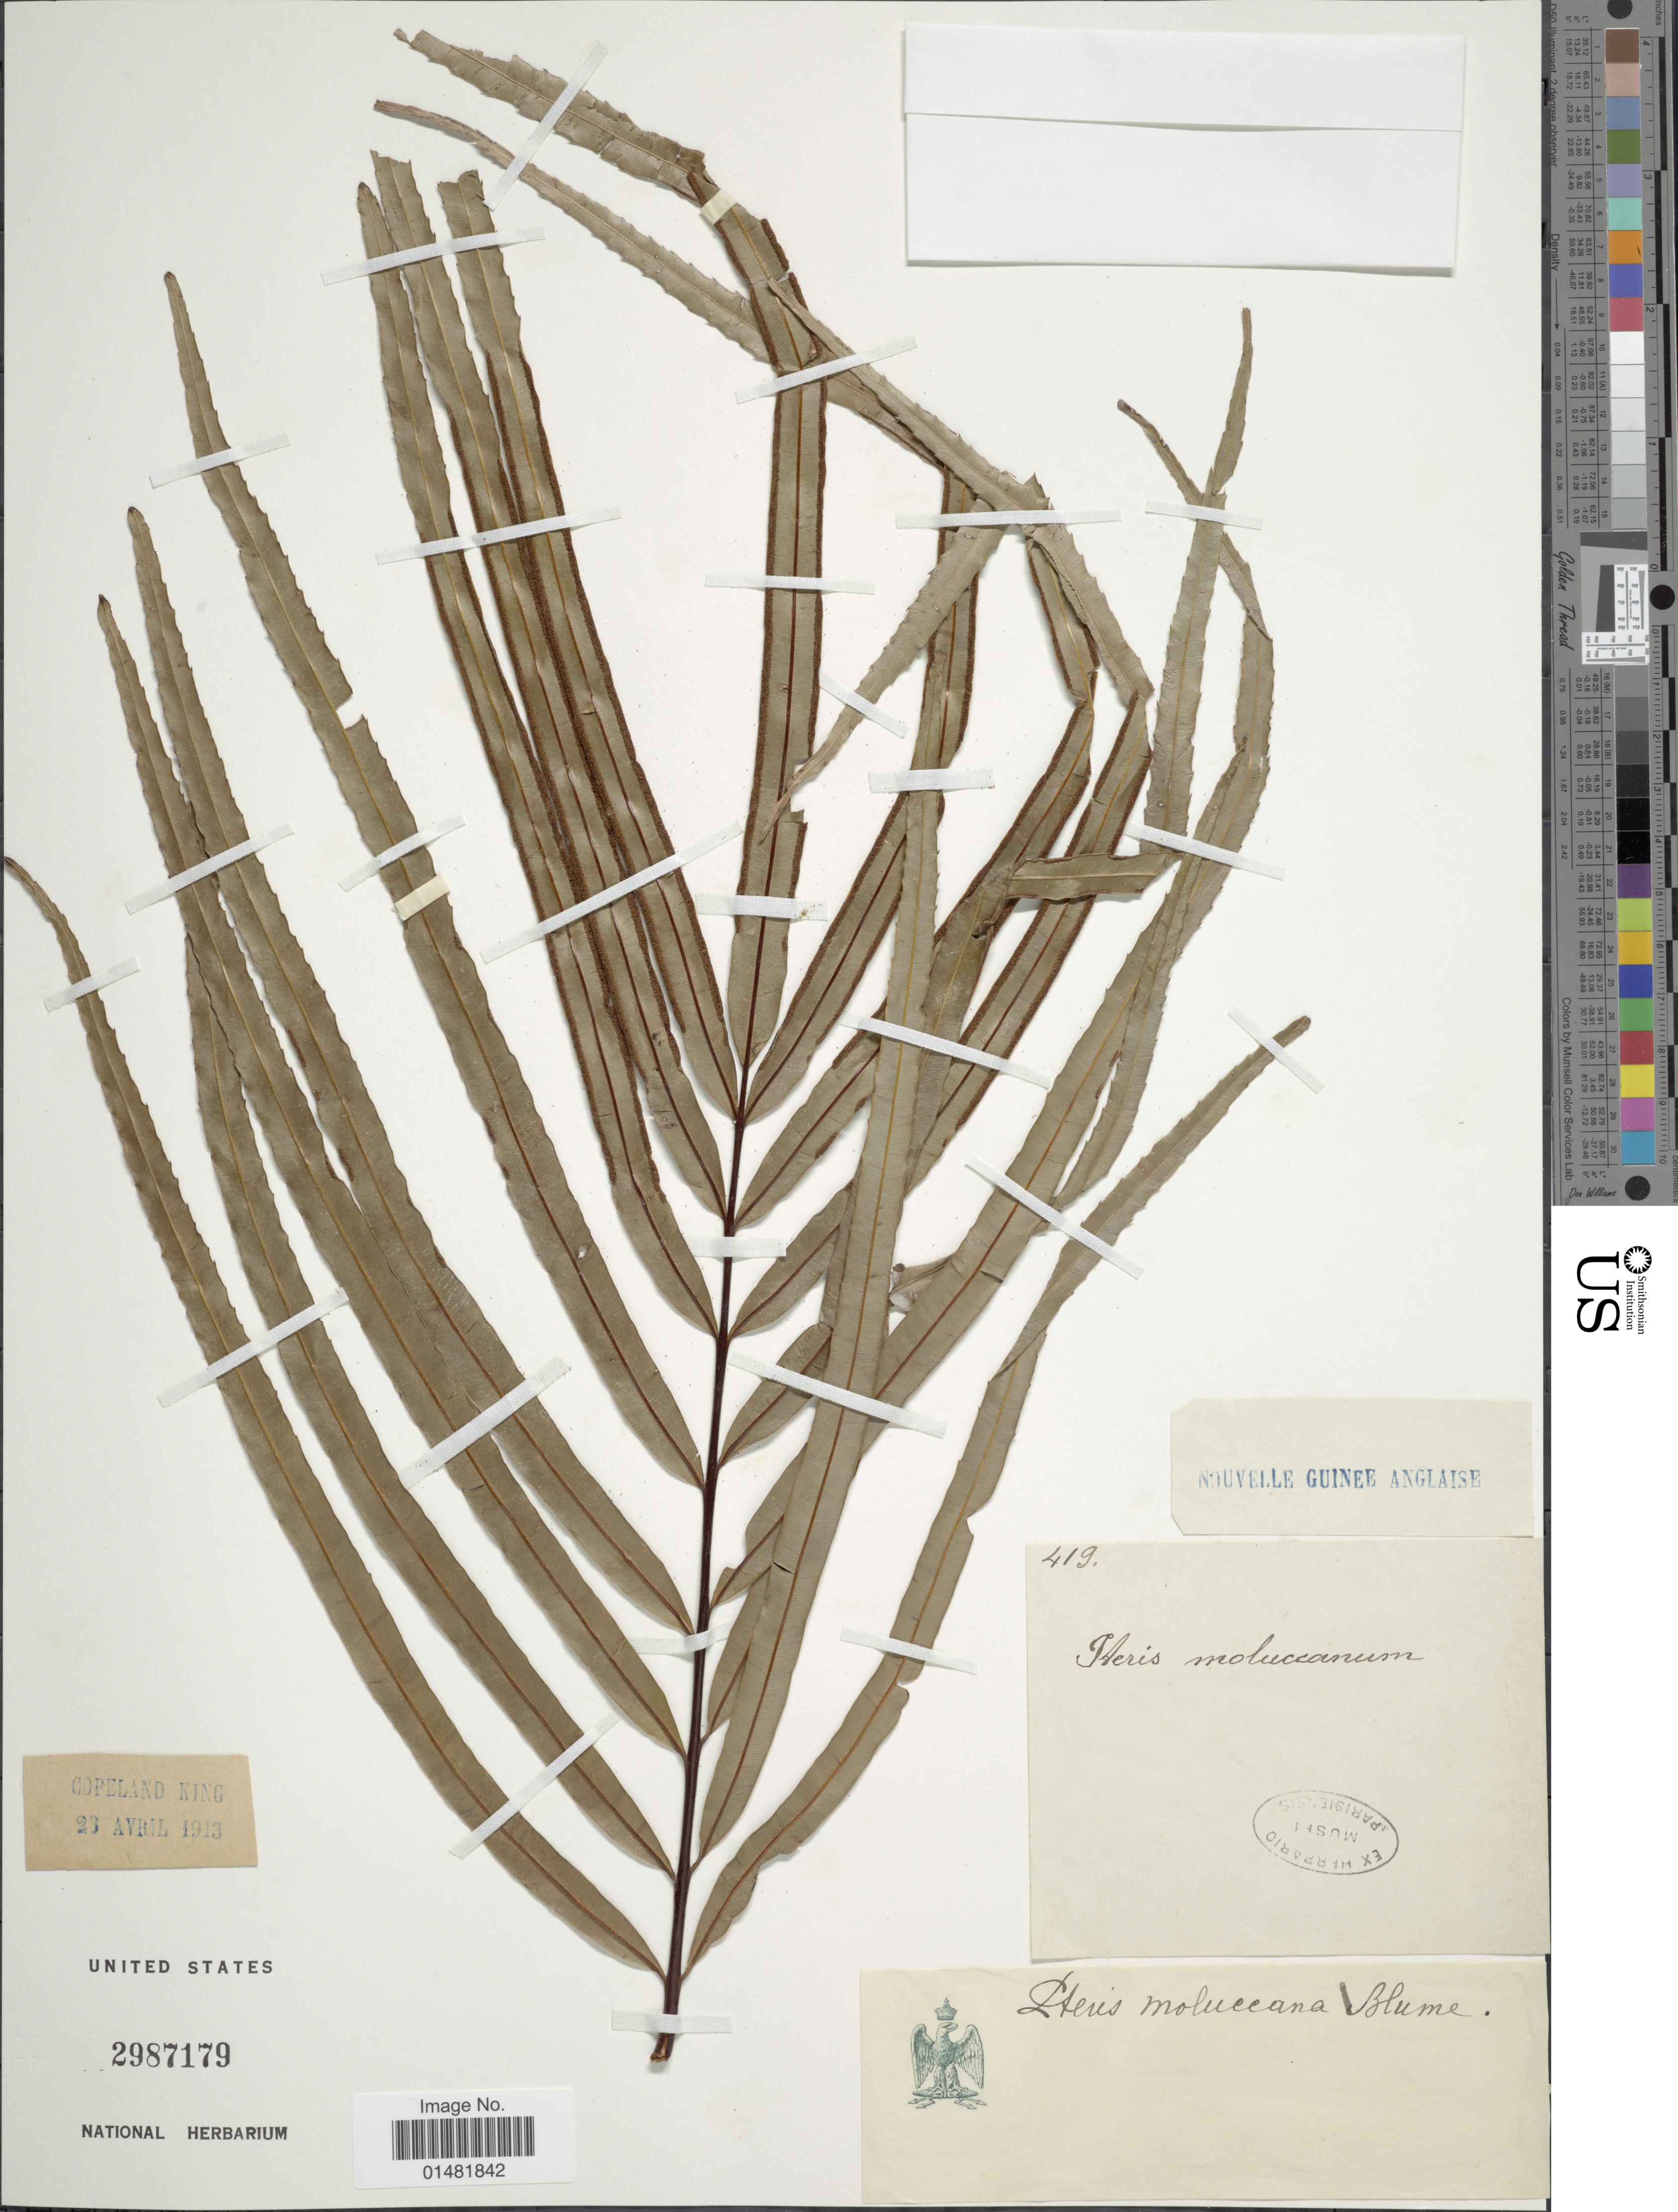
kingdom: Plantae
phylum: Tracheophyta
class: Polypodiopsida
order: Polypodiales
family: Pteridaceae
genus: Pteris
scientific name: Pteris moluccana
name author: Blume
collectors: C. King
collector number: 419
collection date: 1913-04-23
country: Papua New Guinea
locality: Nouvelle Guinee Anglaise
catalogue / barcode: US 2987179